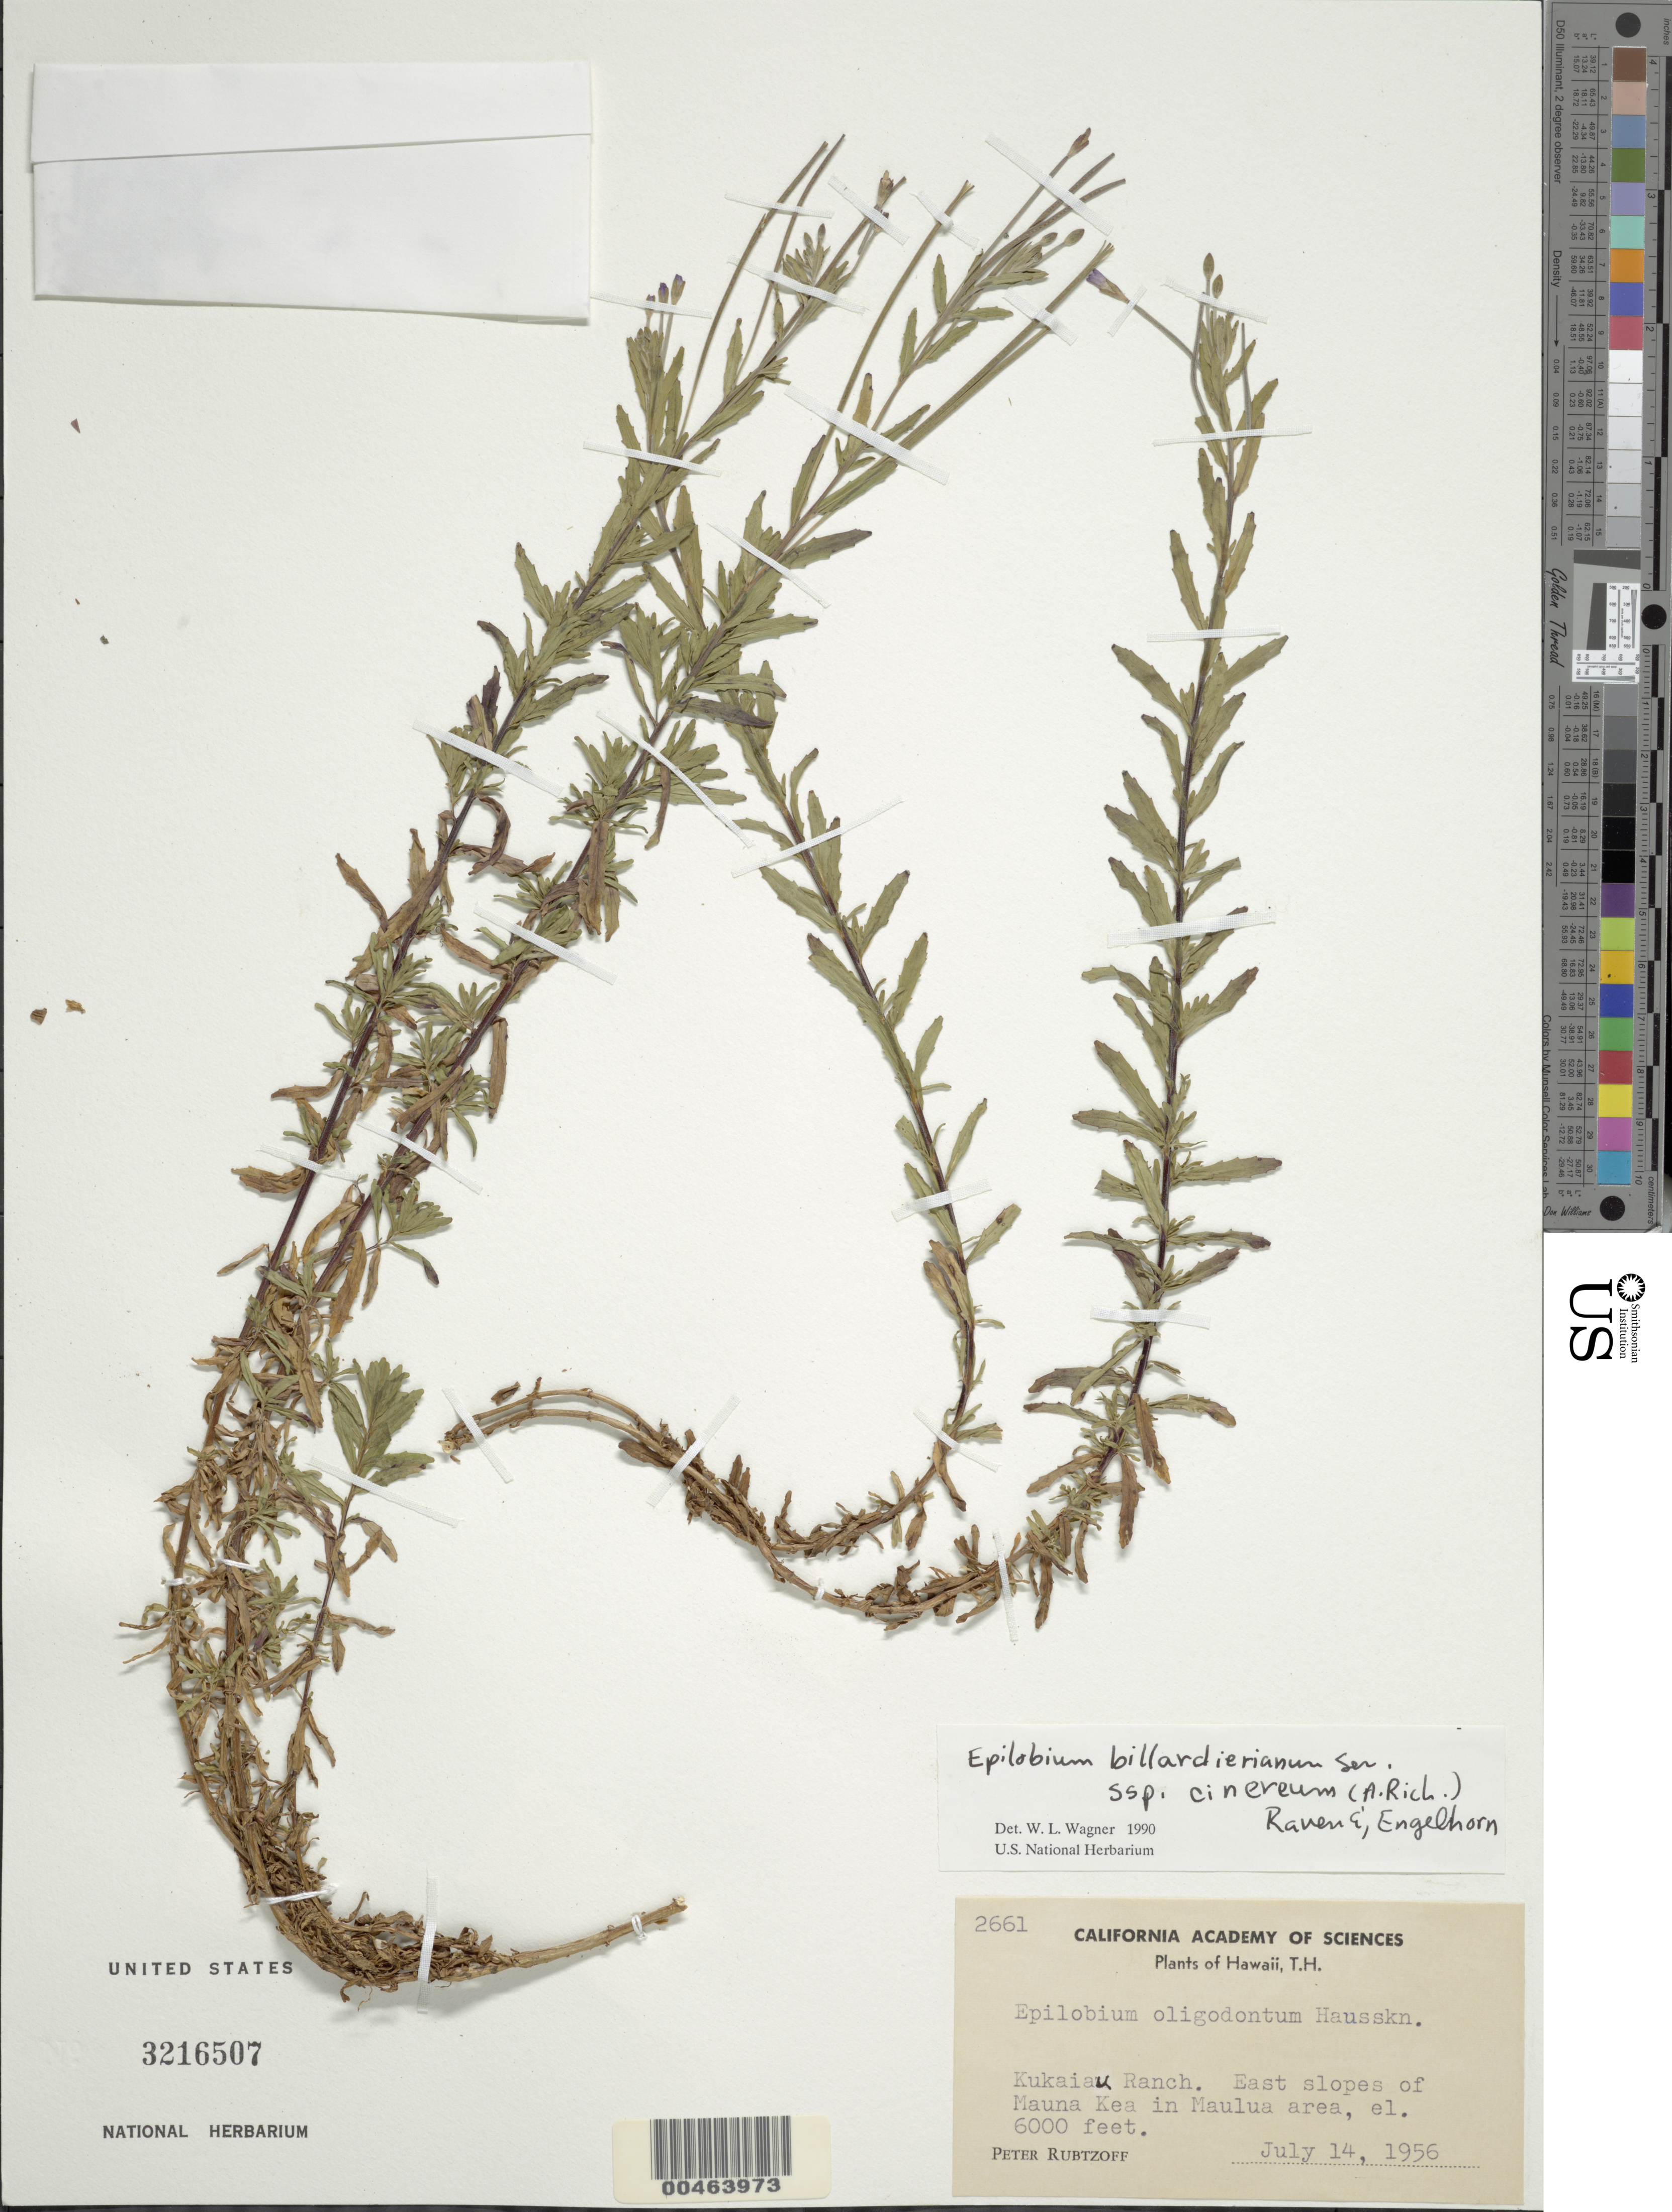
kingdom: Plantae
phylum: Tracheophyta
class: Magnoliopsida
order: Myrtales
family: Onagraceae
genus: Epilobium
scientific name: Epilobium billardiereanum subsp. cinereum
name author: (A. Rich.) P.H. Raven & Engelhorn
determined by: Wagner, W. L., (BOT), Smithsonian Institution - National Museum of Natural History (UNITED STATES)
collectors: P. Rubtzoff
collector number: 2661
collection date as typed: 14 Jul 1956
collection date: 1956-07-14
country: United States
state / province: Hawaii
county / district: Hawaii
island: Hawaii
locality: Kukaiau Ranch. East slopes of Mauna Kea in Maulua area.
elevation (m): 1829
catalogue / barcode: US 3216507